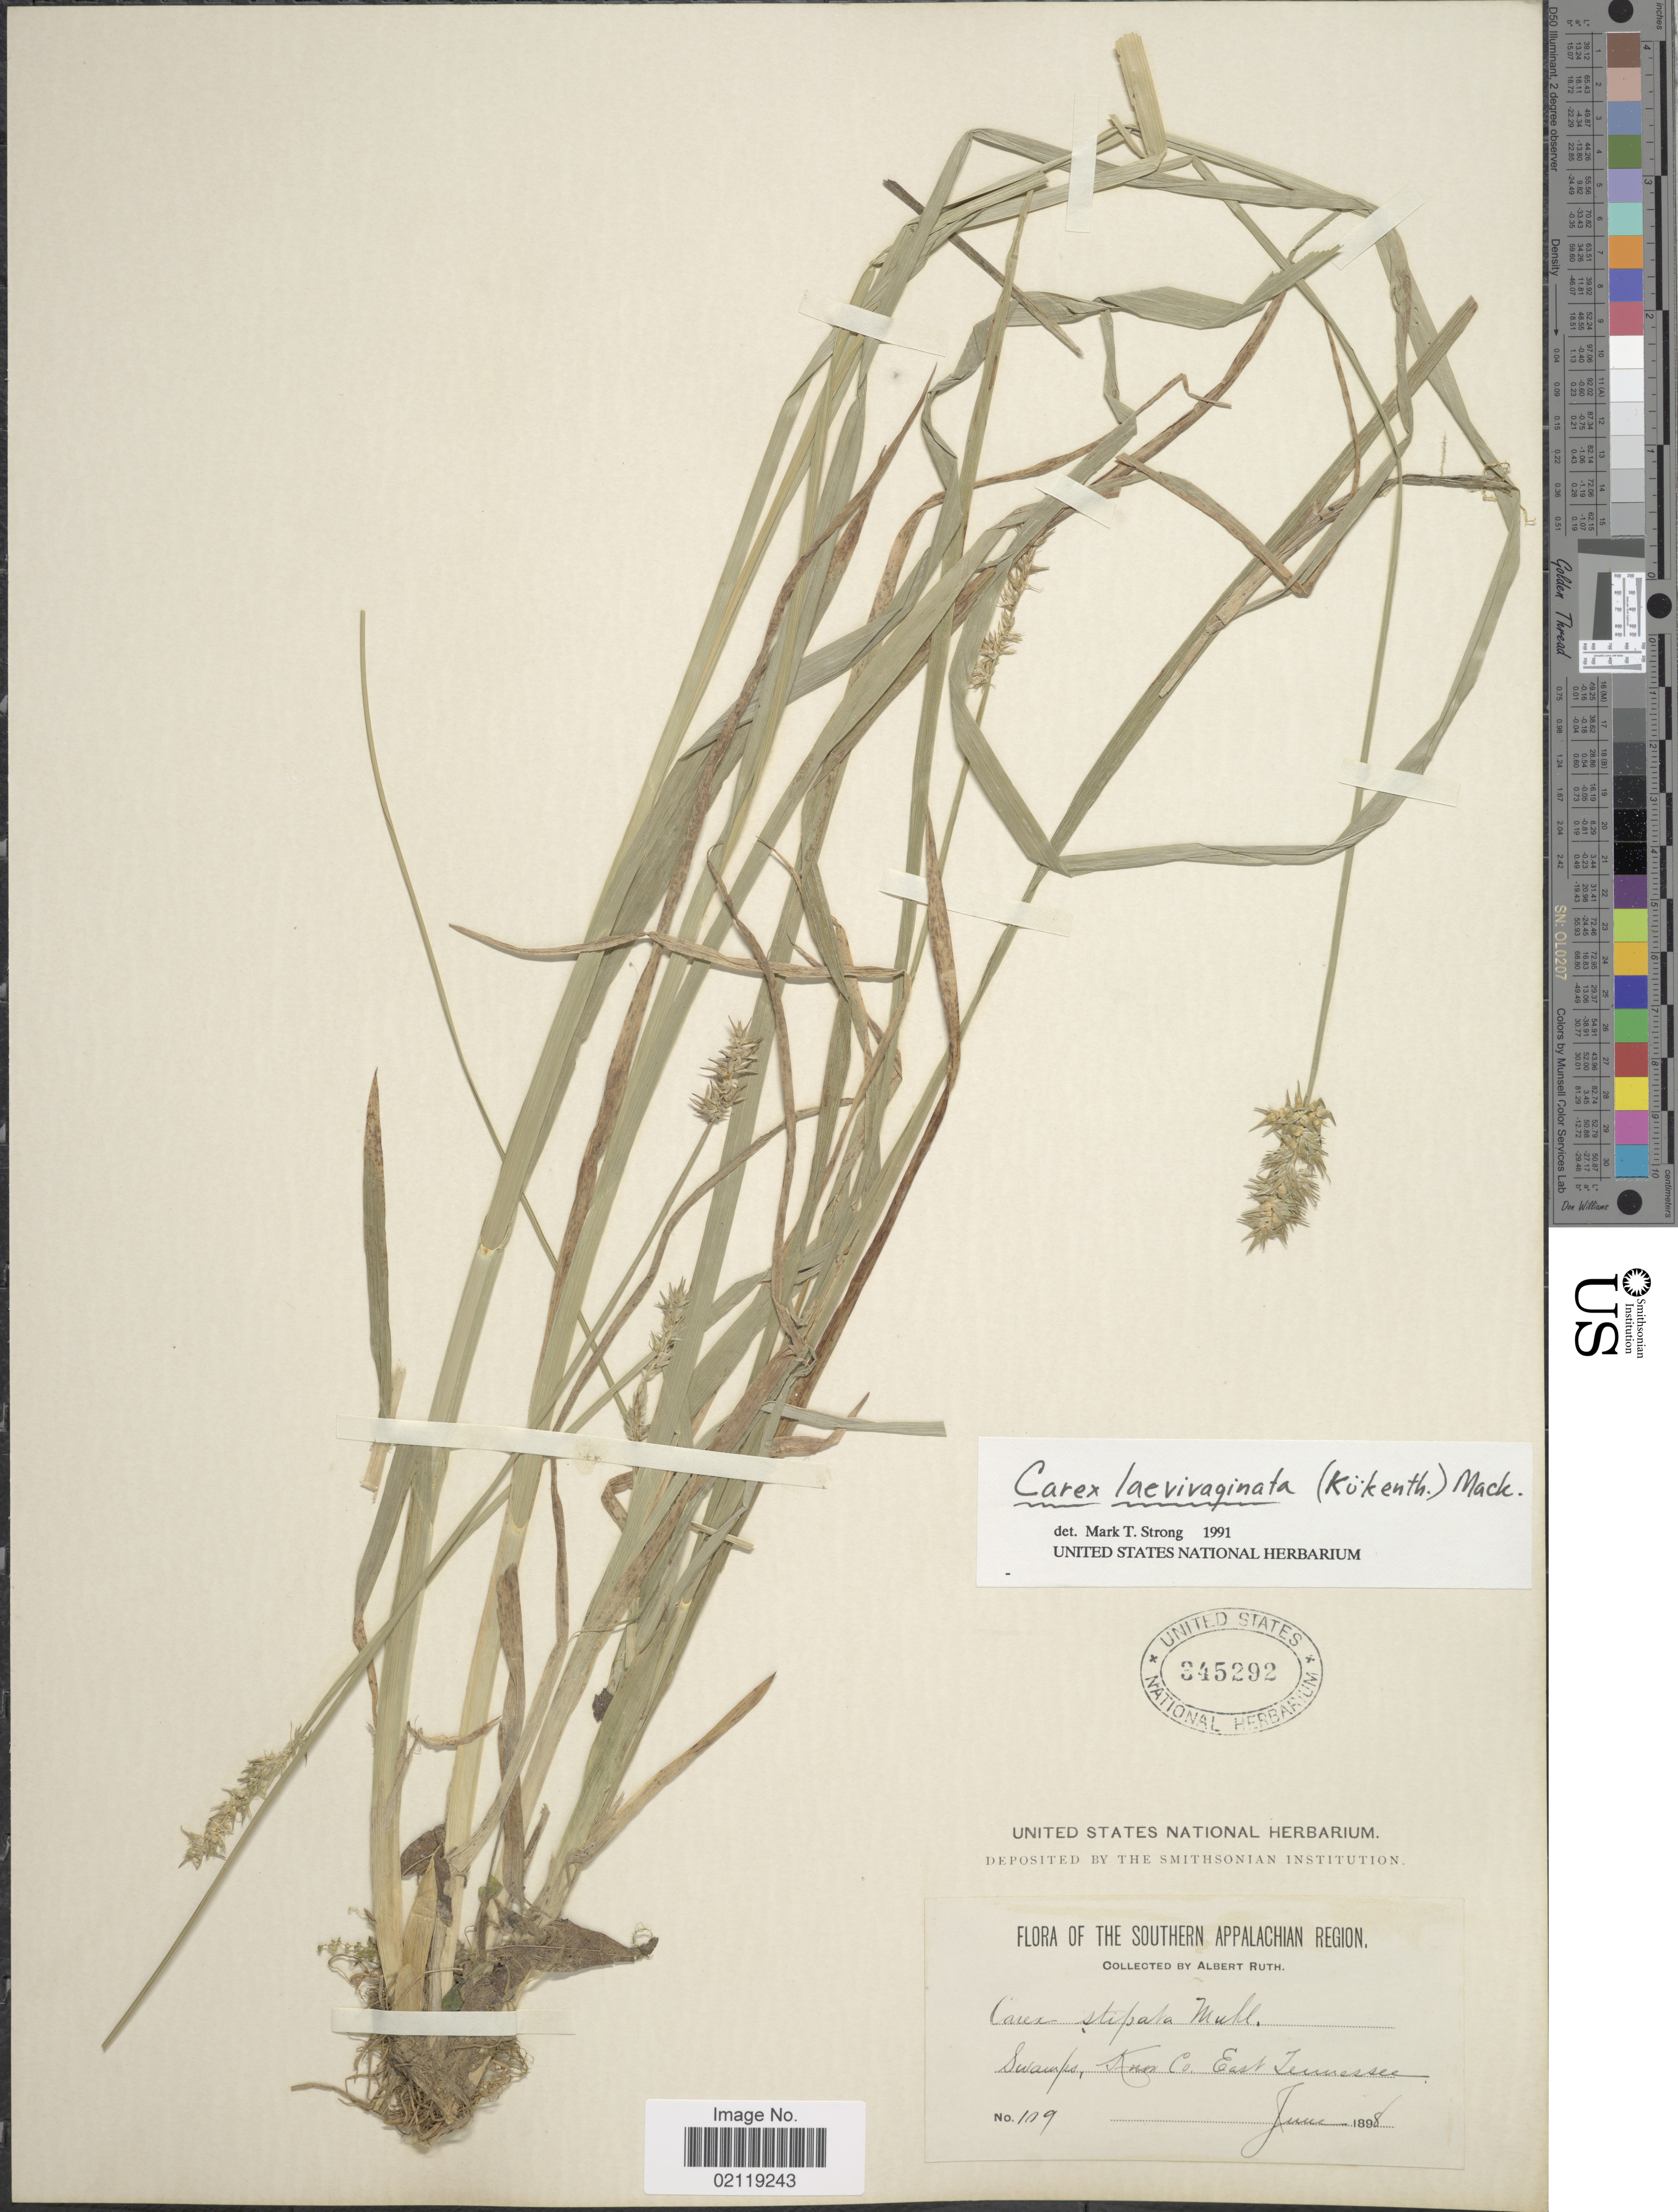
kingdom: Plantae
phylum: Tracheophyta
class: Liliopsida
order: Poales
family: Cyperaceae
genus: Carex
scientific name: Carex laevivaginata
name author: (Kük.) Mack.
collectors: A. Ruth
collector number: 109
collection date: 1898-06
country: United States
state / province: Tennessee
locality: Southern Appalachian Region. Swamps, Knox Co. East Tennessee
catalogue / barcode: US 345292